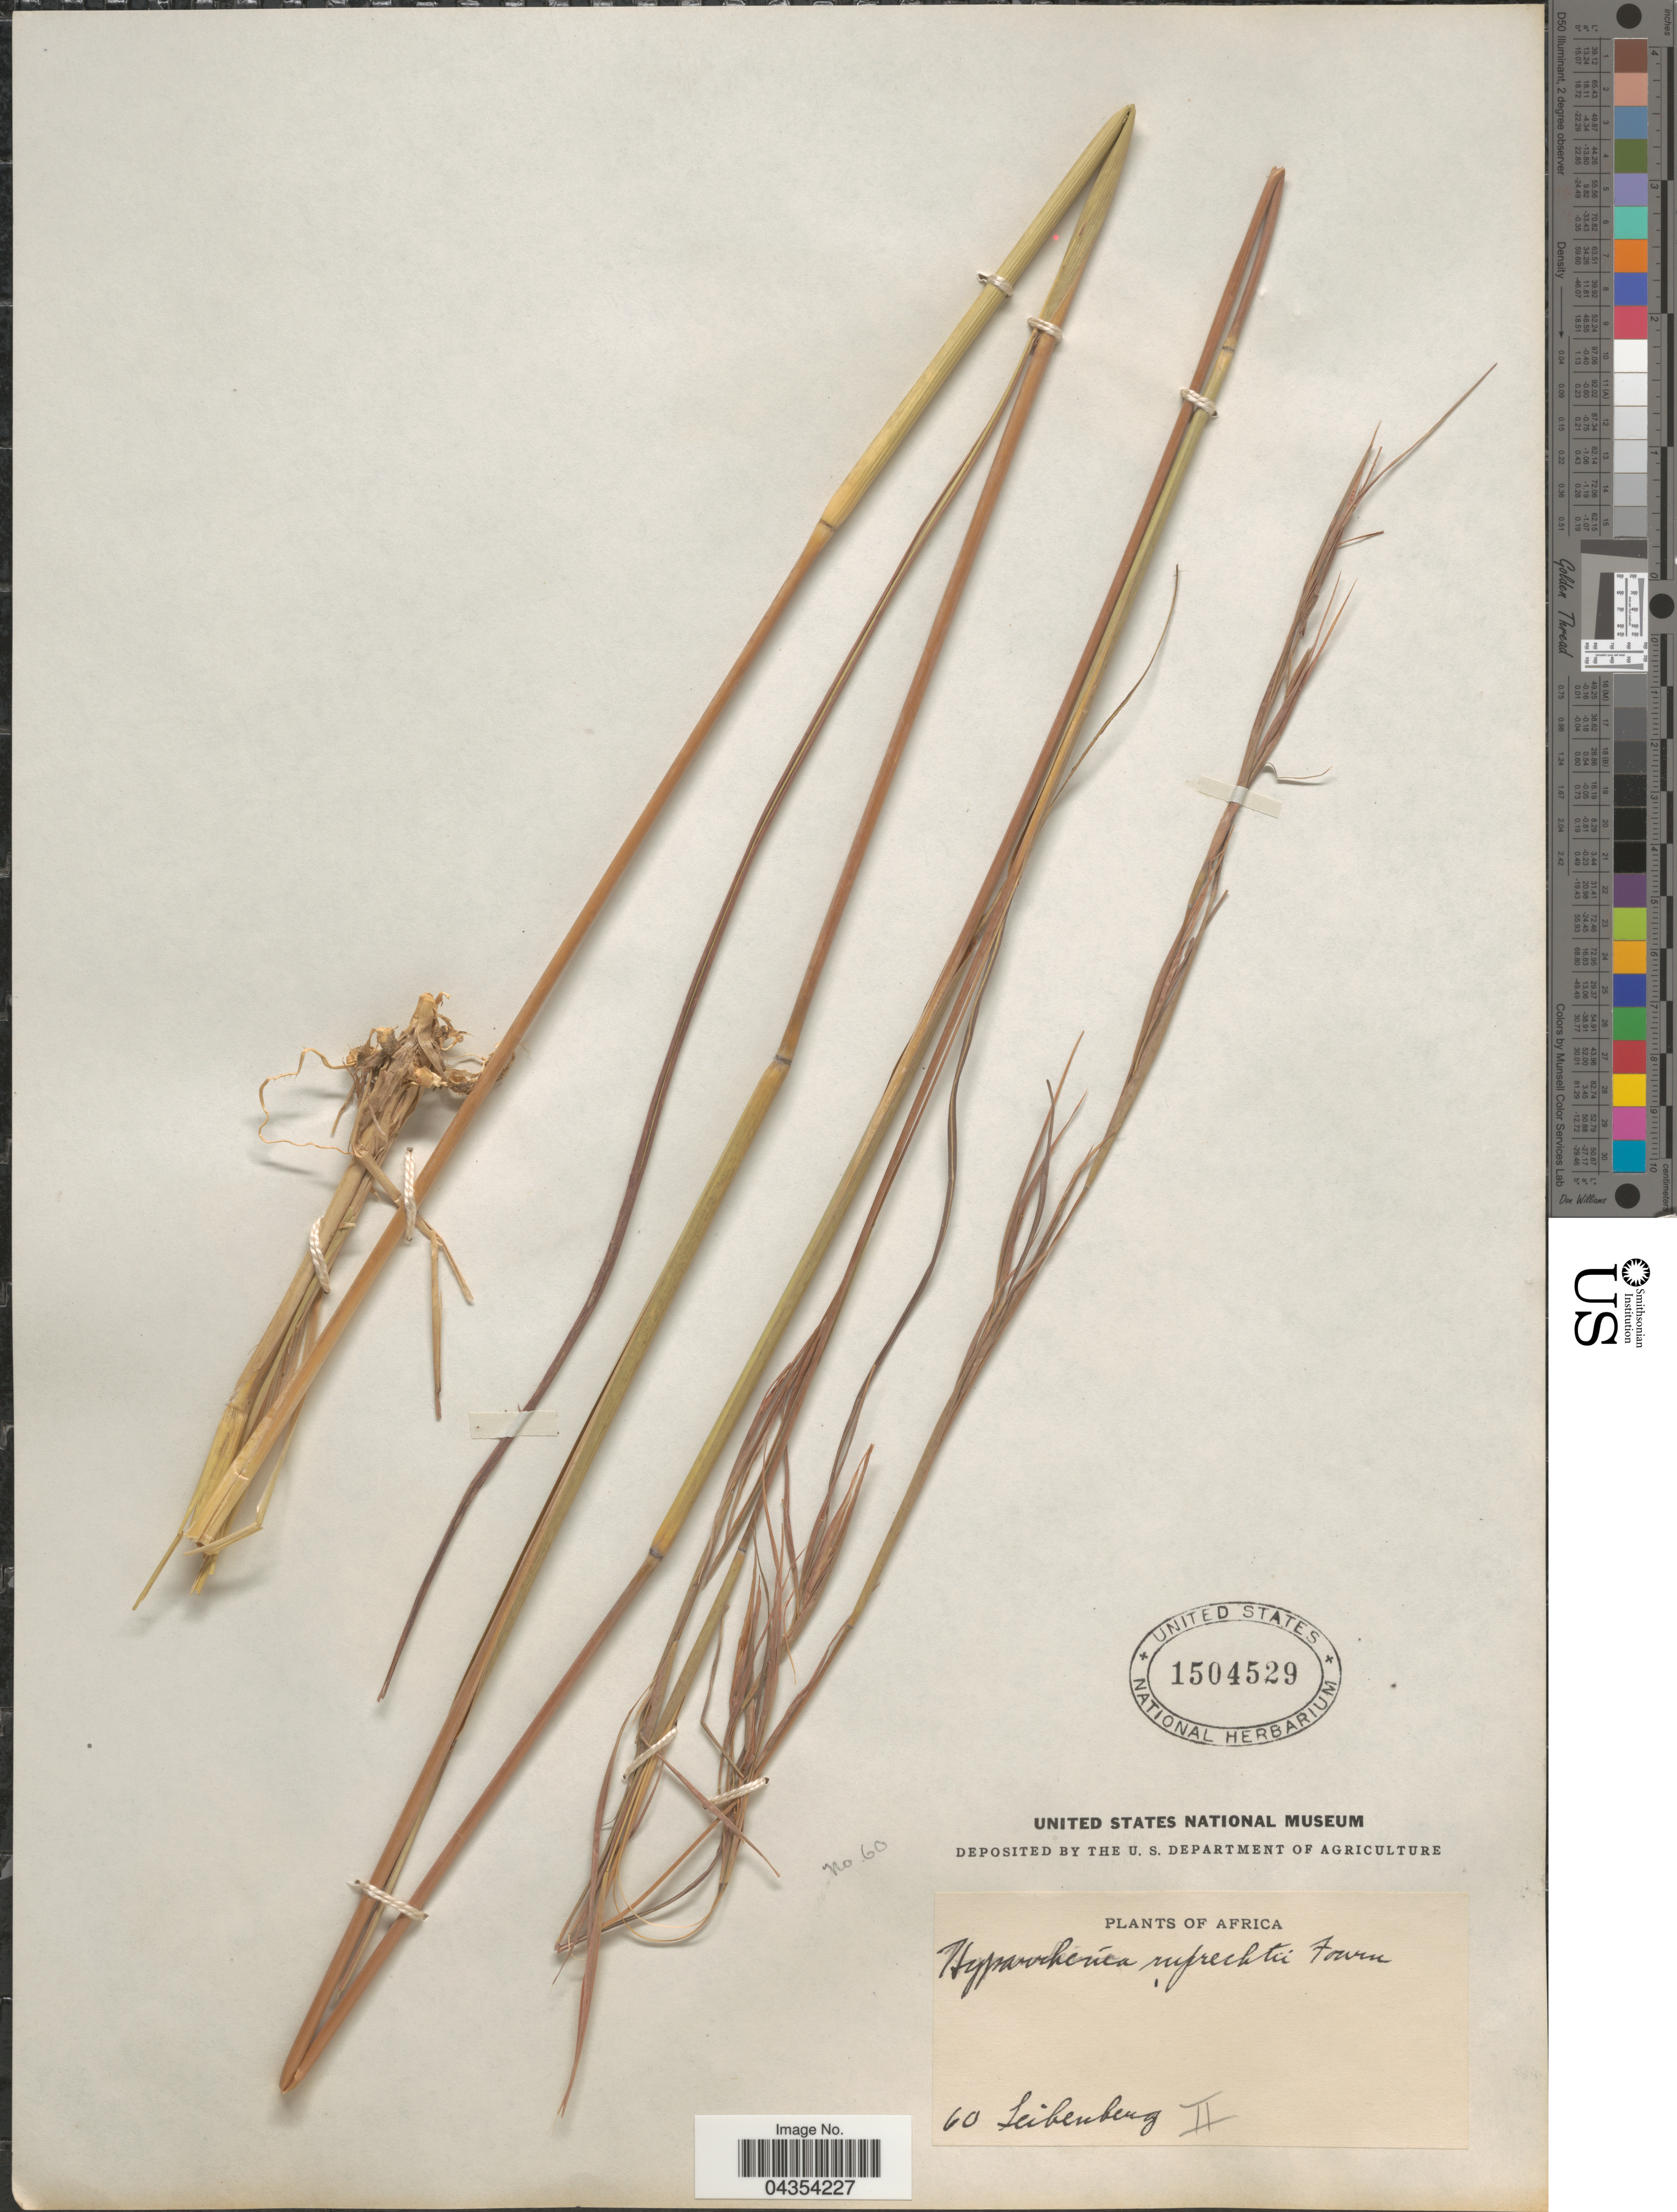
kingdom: Plantae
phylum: Tracheophyta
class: Liliopsida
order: Poales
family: Poaceae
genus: Hyperthelia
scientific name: Hyperthelia dissoluta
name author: (Nees ex Steud.) Clayton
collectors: Leibenberg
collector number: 60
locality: Africa.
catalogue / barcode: US 1504529